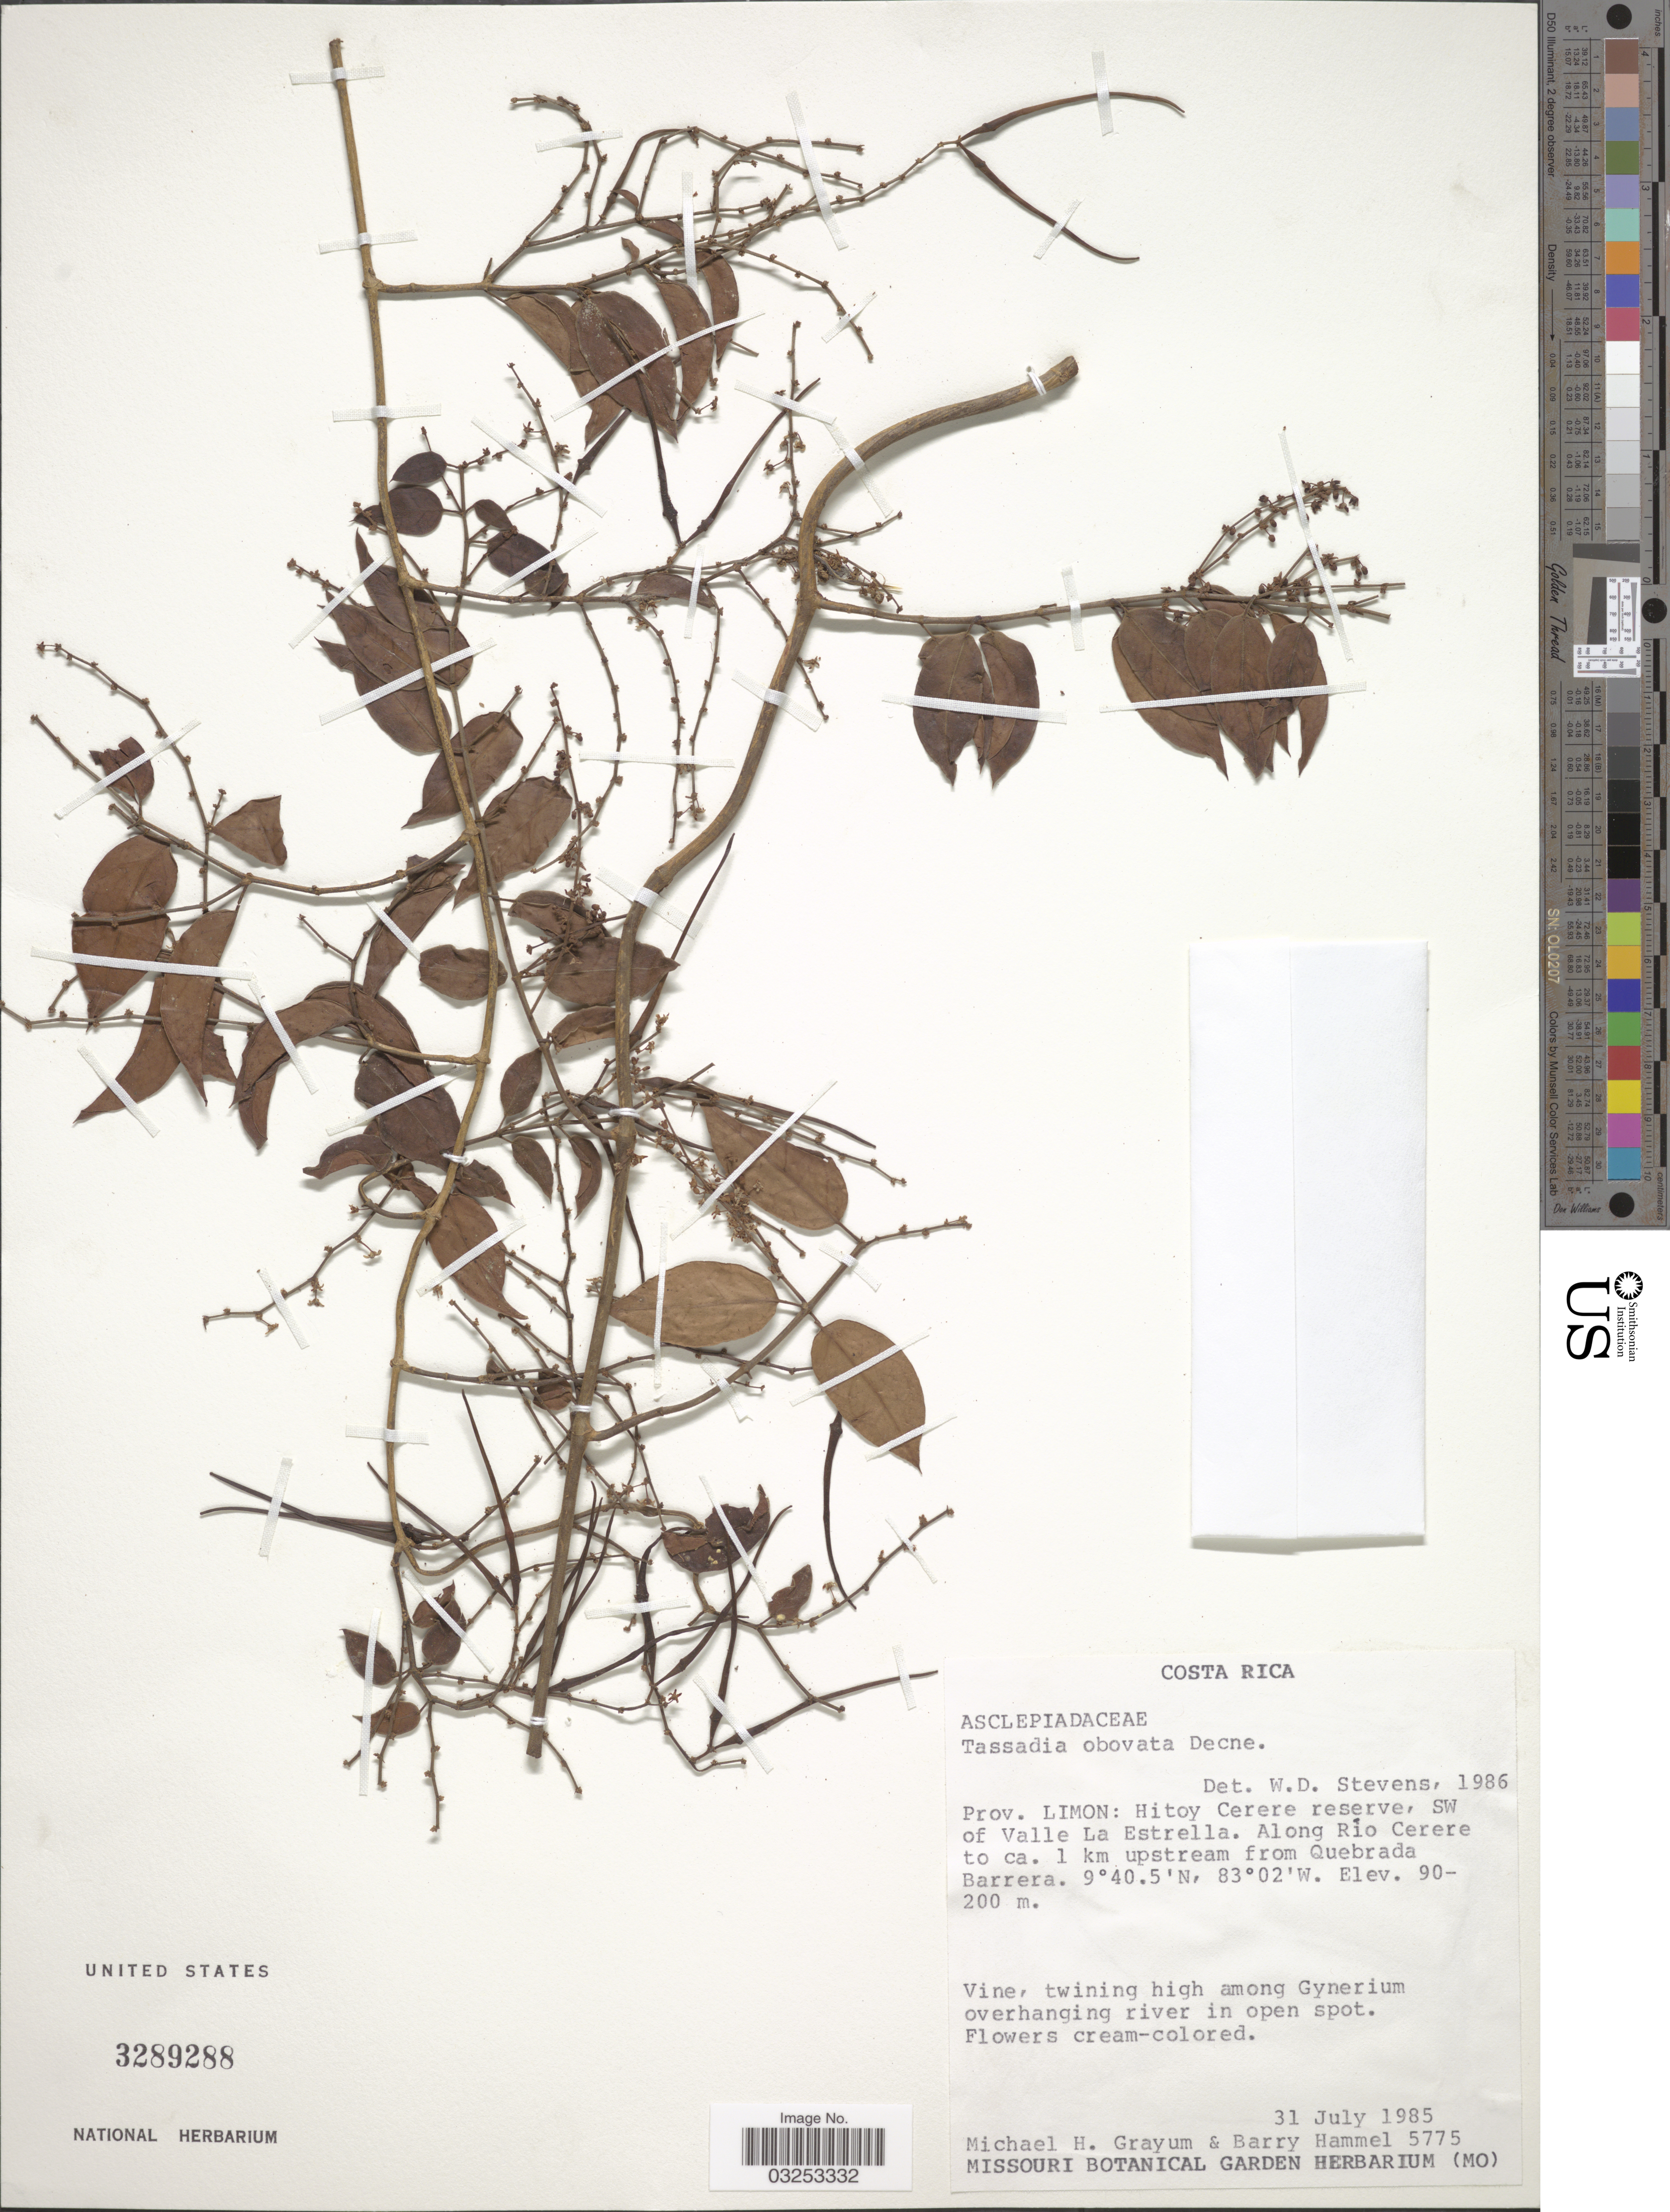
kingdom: Plantae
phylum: Tracheophyta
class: Magnoliopsida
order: Gentianales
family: Apocynaceae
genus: Tassadia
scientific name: Tassadia obovata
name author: Decne.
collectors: M. H. Grayum & B. Hammel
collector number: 5775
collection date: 1985-07-31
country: Costa Rica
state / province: Limón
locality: Hitoy Cerere reserve, SW of Valle La Estrella. Along Río Cerere to ca. 1 km upstream from Quebrada Barrera.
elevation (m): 90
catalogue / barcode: US 3289288